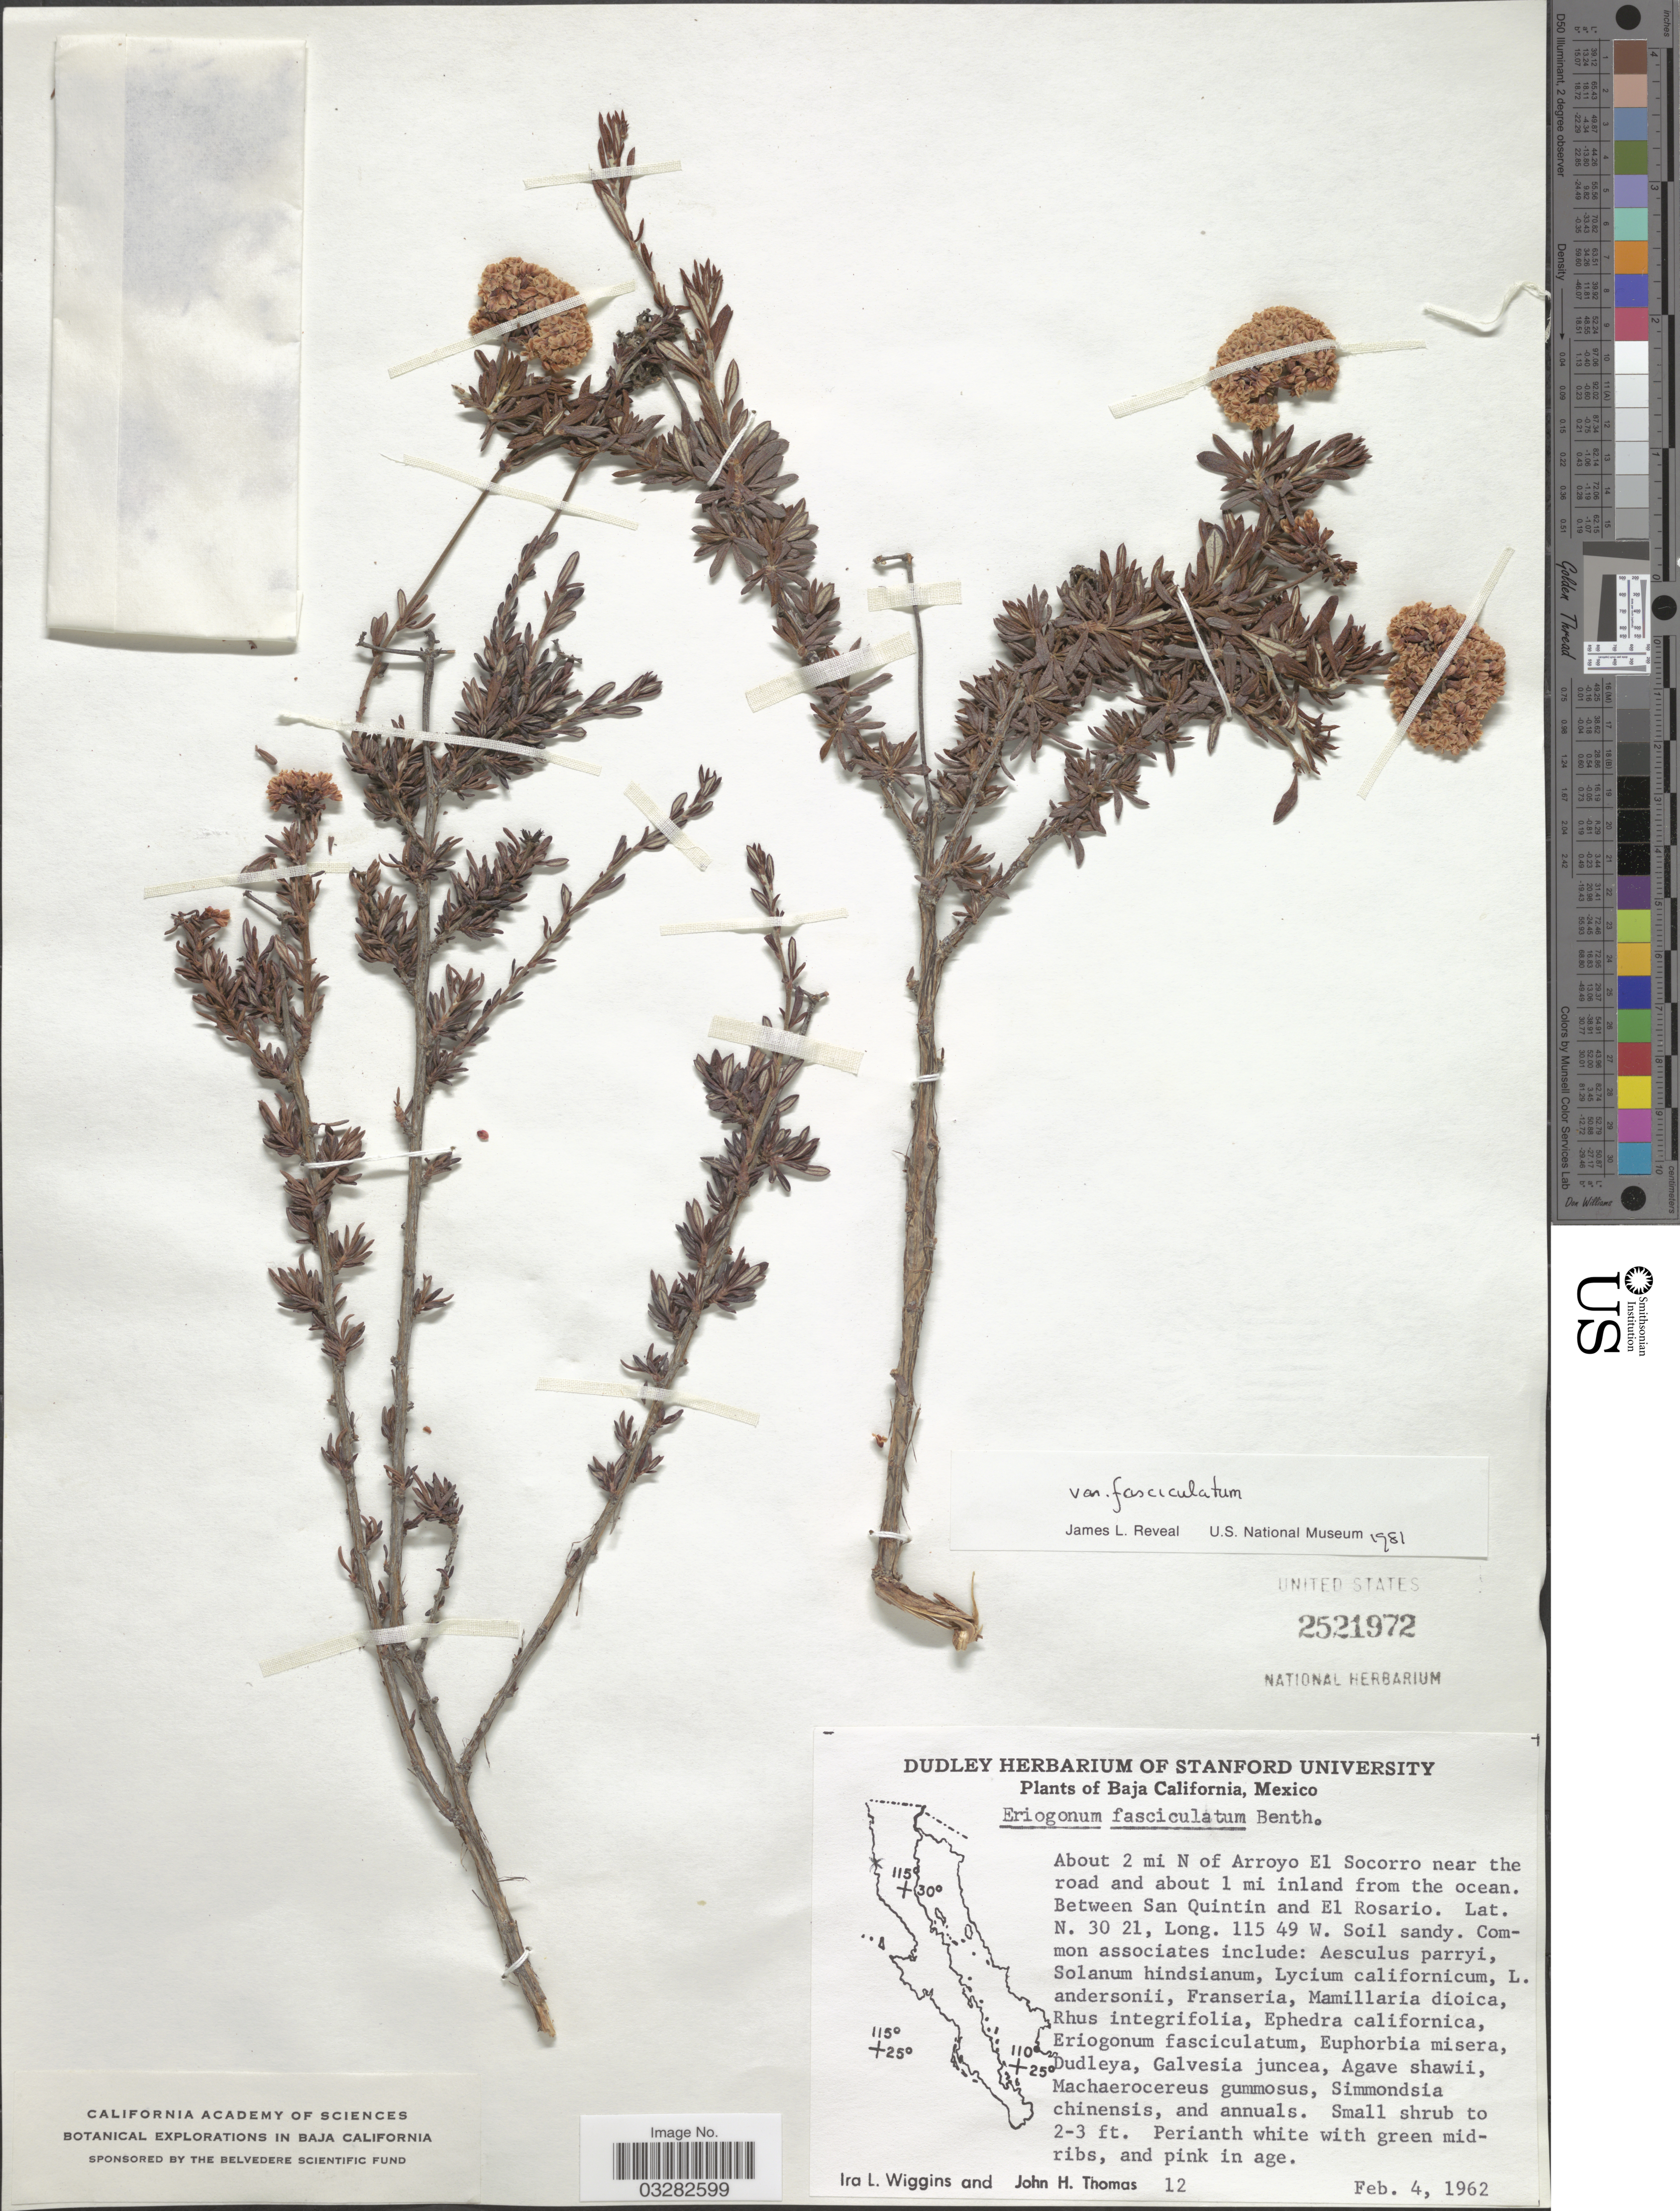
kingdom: Plantae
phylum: Tracheophyta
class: Magnoliopsida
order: Caryophyllales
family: Polygonaceae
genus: Eriogonum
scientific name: Eriogonum fasciculatum var. fasciculatum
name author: Benth.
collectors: I. L. Wiggins & J. H. Thomas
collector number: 12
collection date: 1962-02-04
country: Mexico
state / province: Baja California Norte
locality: About 2 mi N of Arroyo El Socorro near the road and about 1 mi inland from the ocean. Between San Quintin and El Rosario.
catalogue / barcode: US 2521972